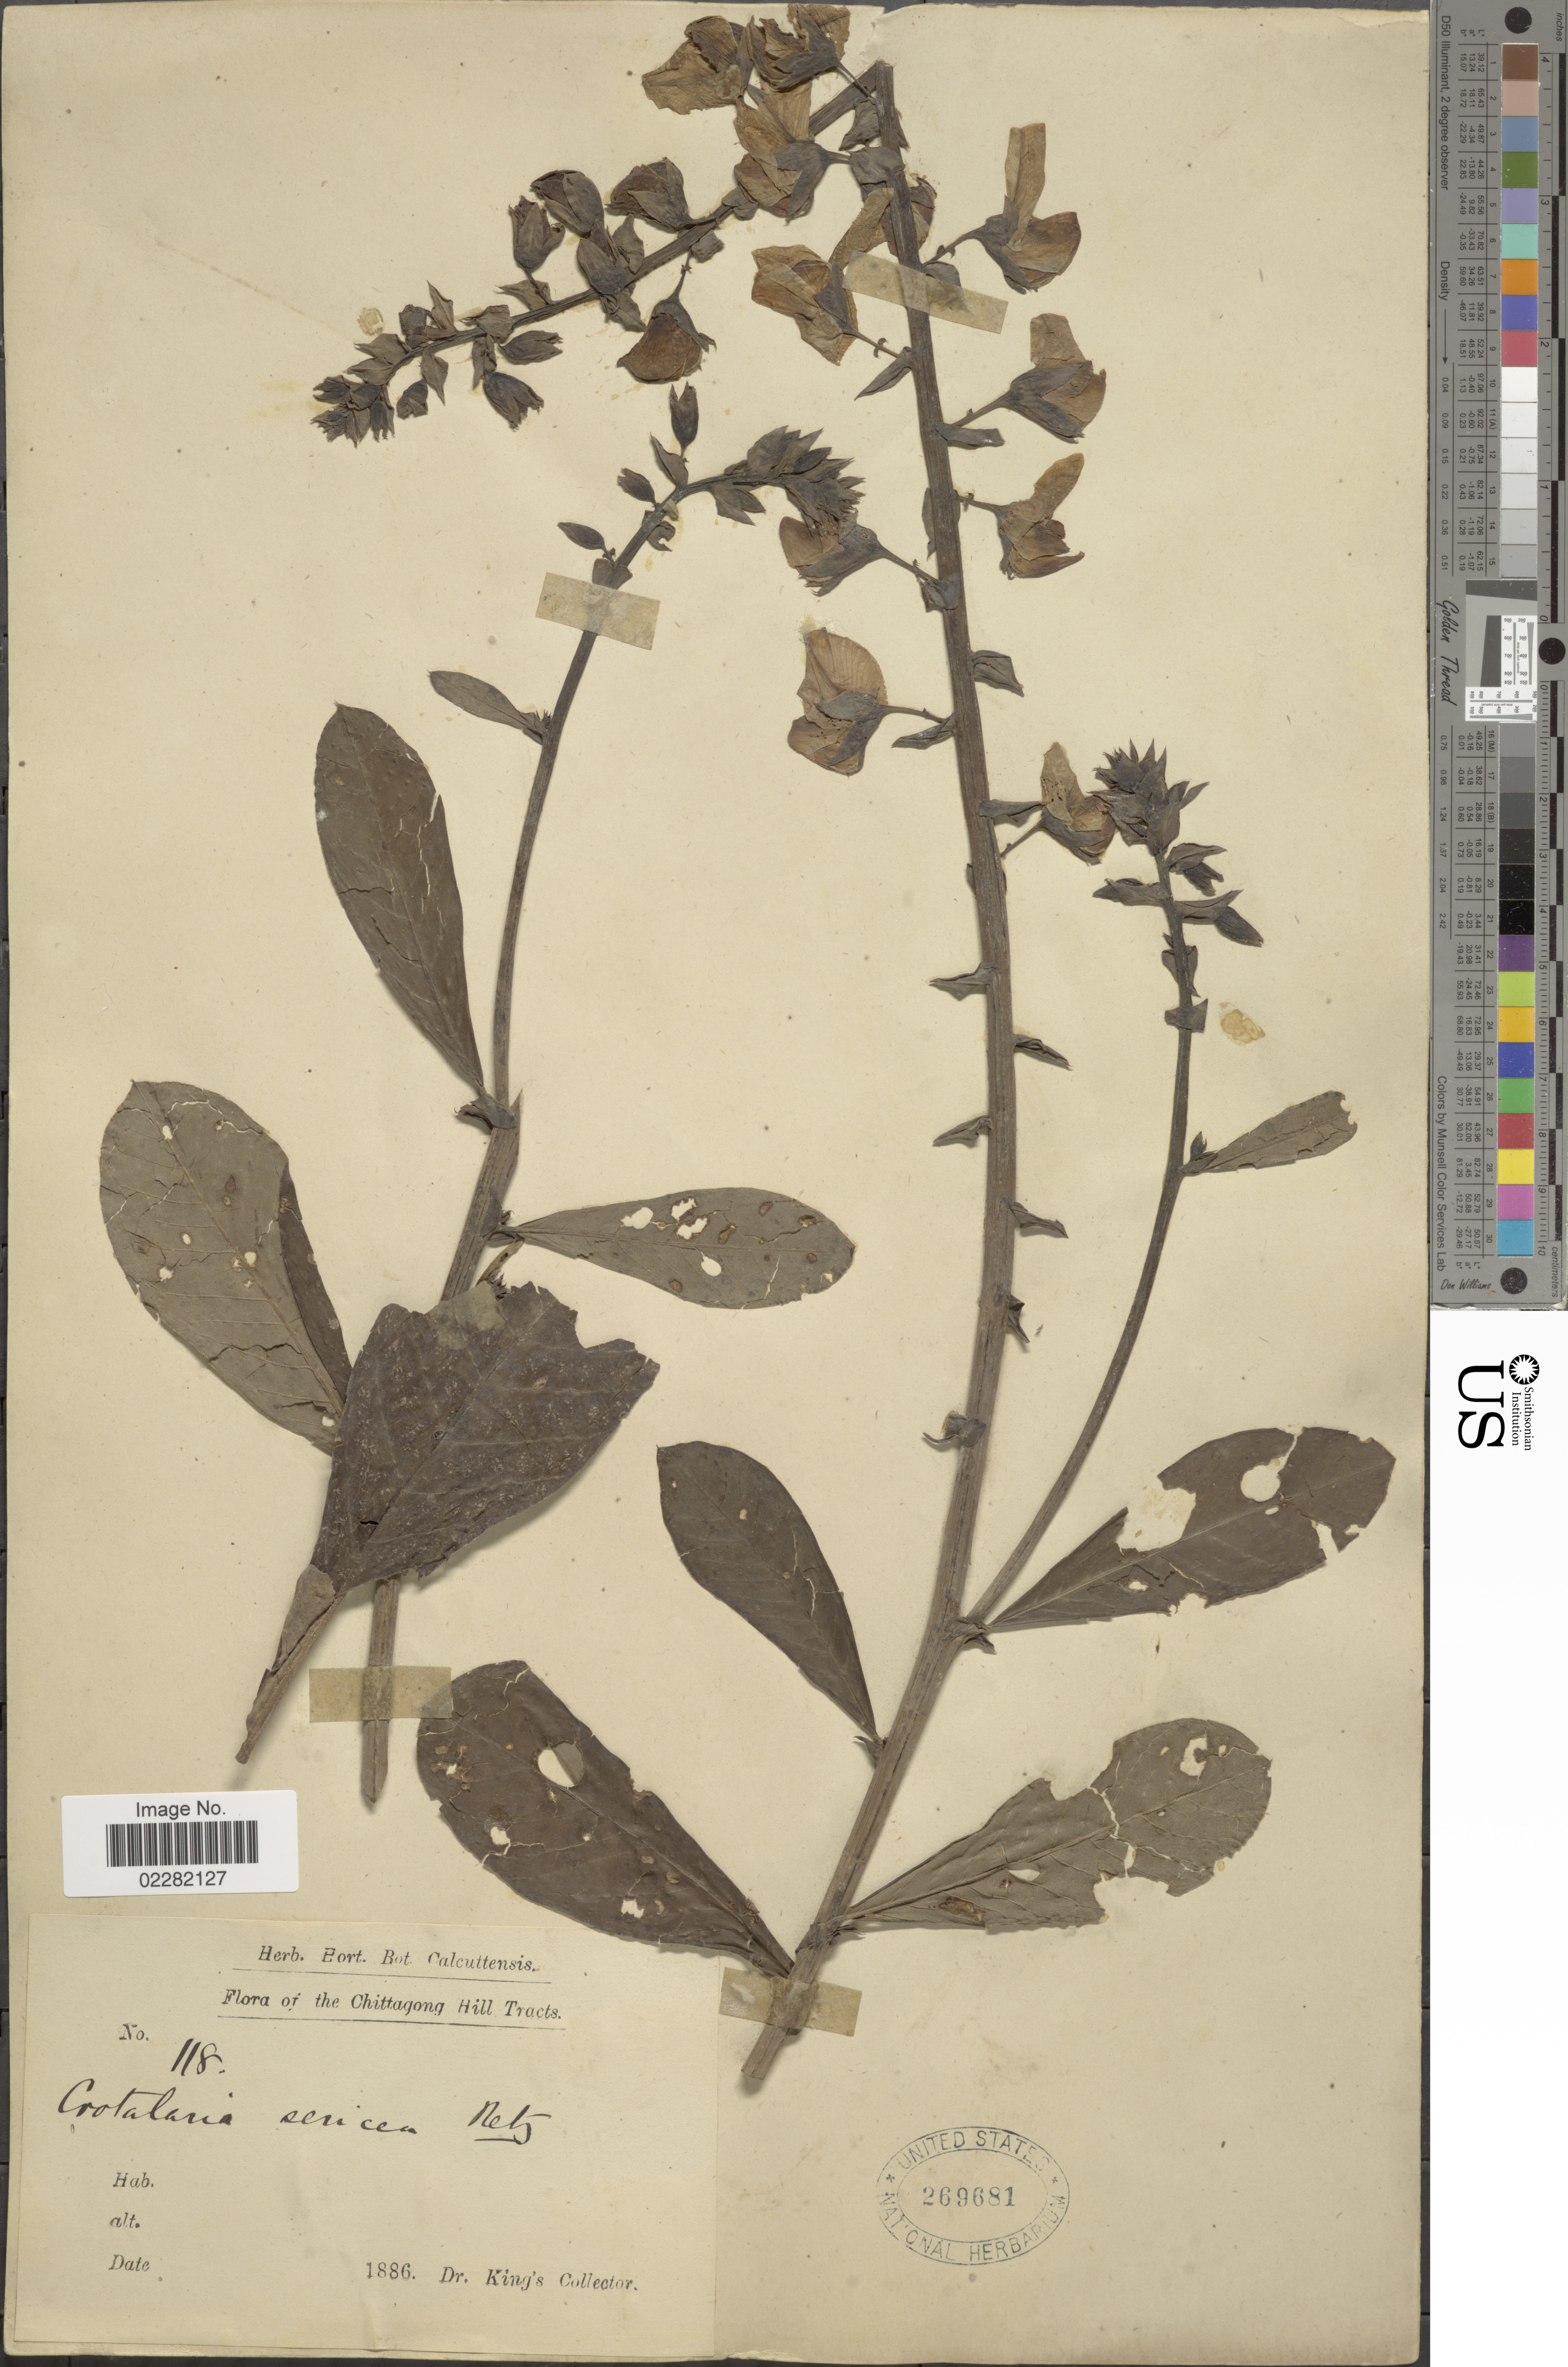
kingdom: Plantae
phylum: Tracheophyta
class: Magnoliopsida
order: Fabales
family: Fabaceae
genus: Crotalaria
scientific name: Crotalaria sericea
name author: Retz.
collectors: Dr. King's collector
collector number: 118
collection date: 1886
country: Bangladesh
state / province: Chittagong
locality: Chittagong Hill Tracts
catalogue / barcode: US 269681